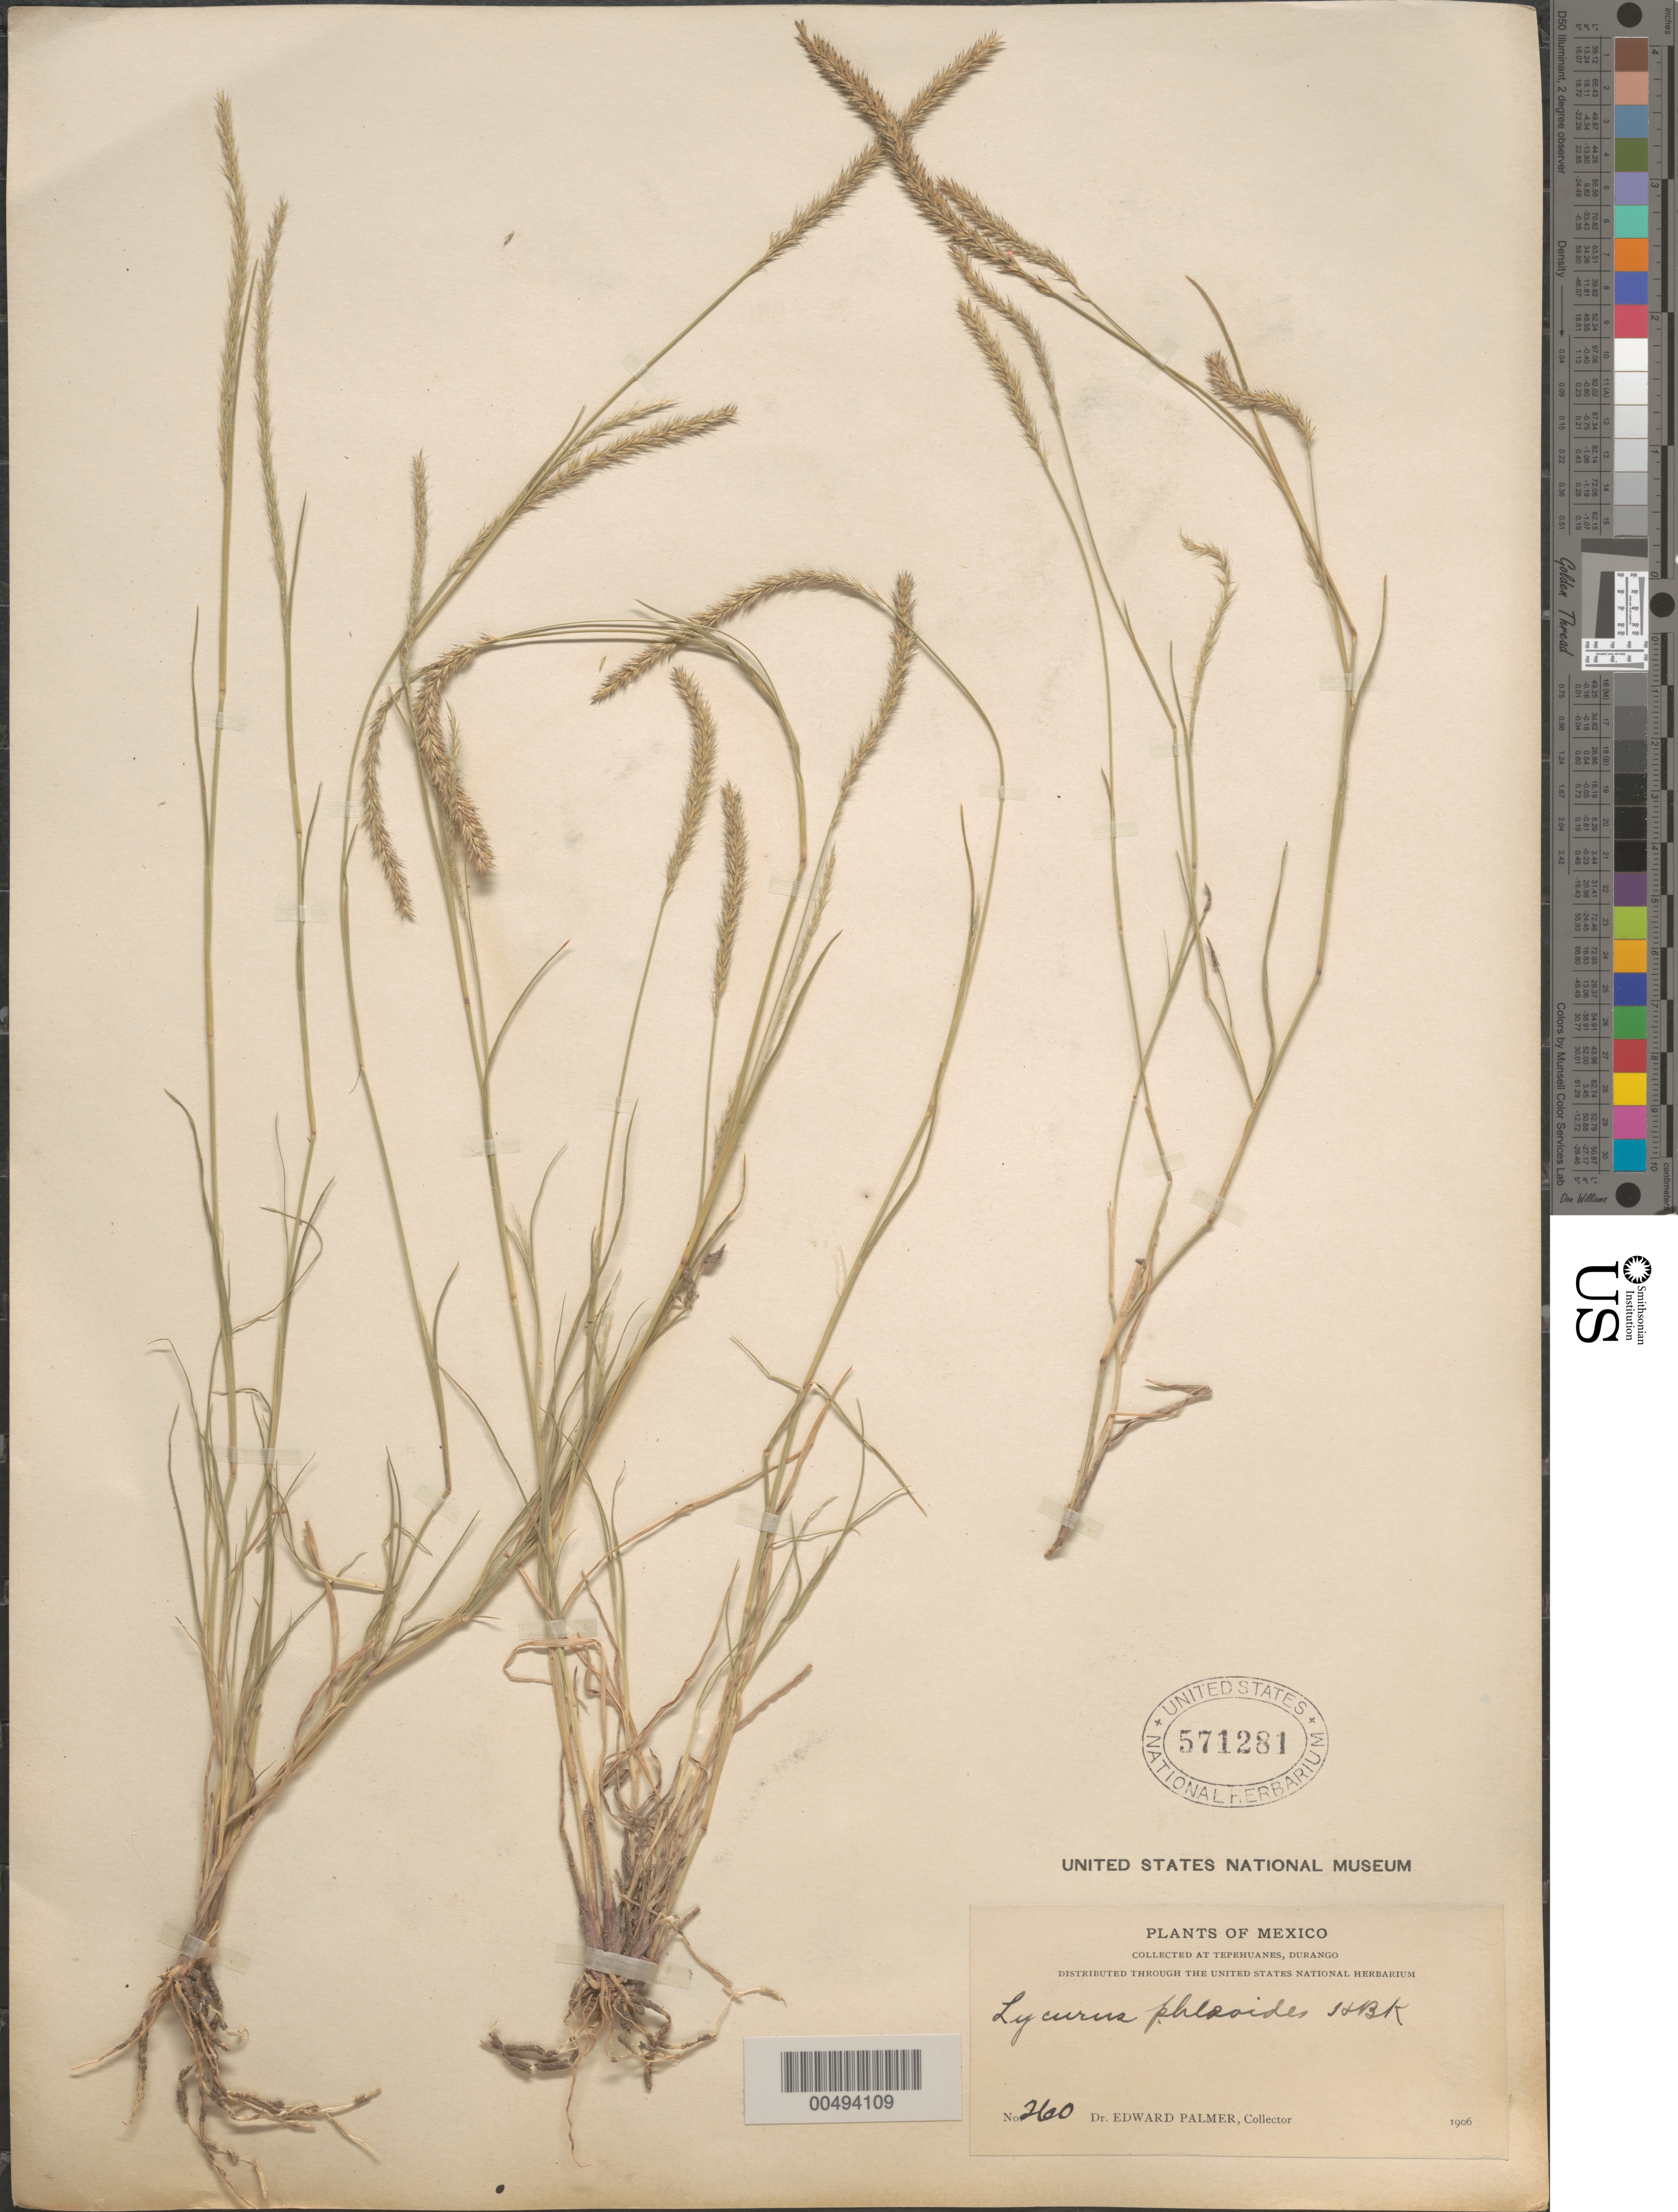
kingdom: Plantae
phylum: Tracheophyta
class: Liliopsida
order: Poales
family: Poaceae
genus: Lycurus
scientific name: Lycurus phleoides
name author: Kunth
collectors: E. Palmer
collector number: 260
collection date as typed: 1906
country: Mexico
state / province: Durango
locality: Tepehuanes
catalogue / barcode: US 571281